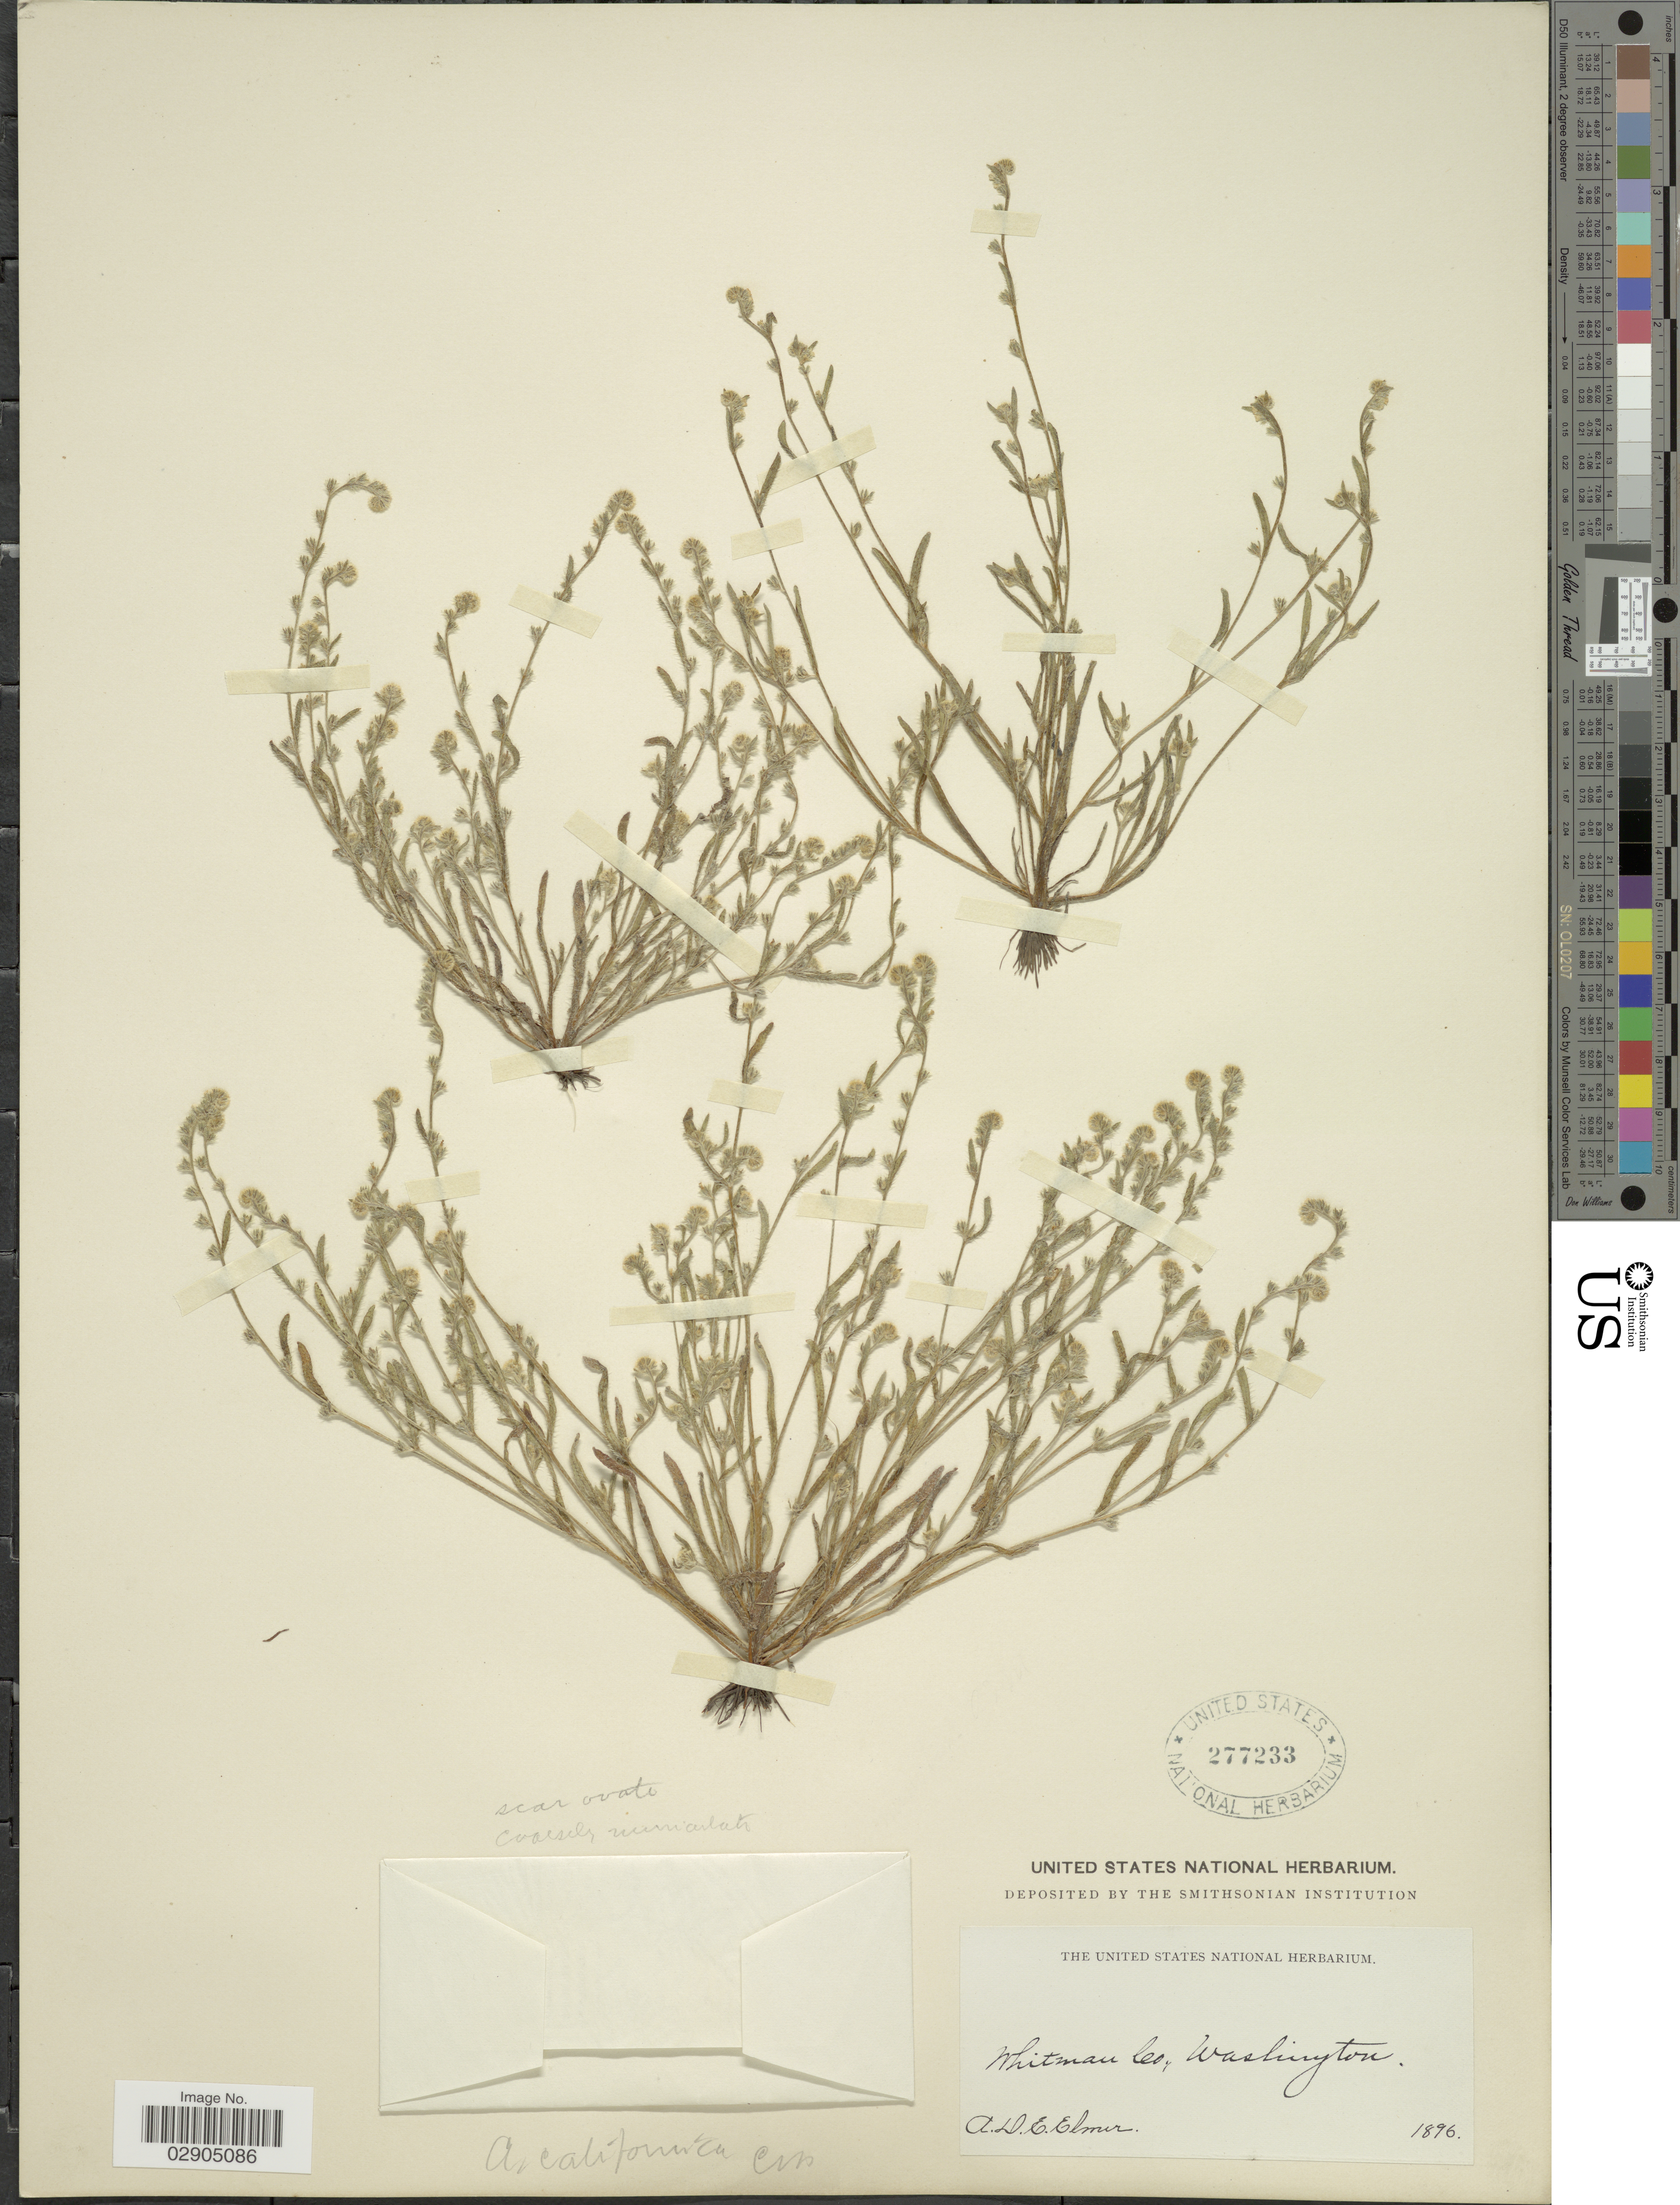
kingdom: Plantae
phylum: Tracheophyta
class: Magnoliopsida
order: Boraginales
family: Boraginaceae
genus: Allocarya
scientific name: Allocarya californica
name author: (Fisch. & C.A. Mey.) Greene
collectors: A. D. E. Elmer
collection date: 1896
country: United States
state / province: Washington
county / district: Whitman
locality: Whitman Co.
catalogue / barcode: US 277233